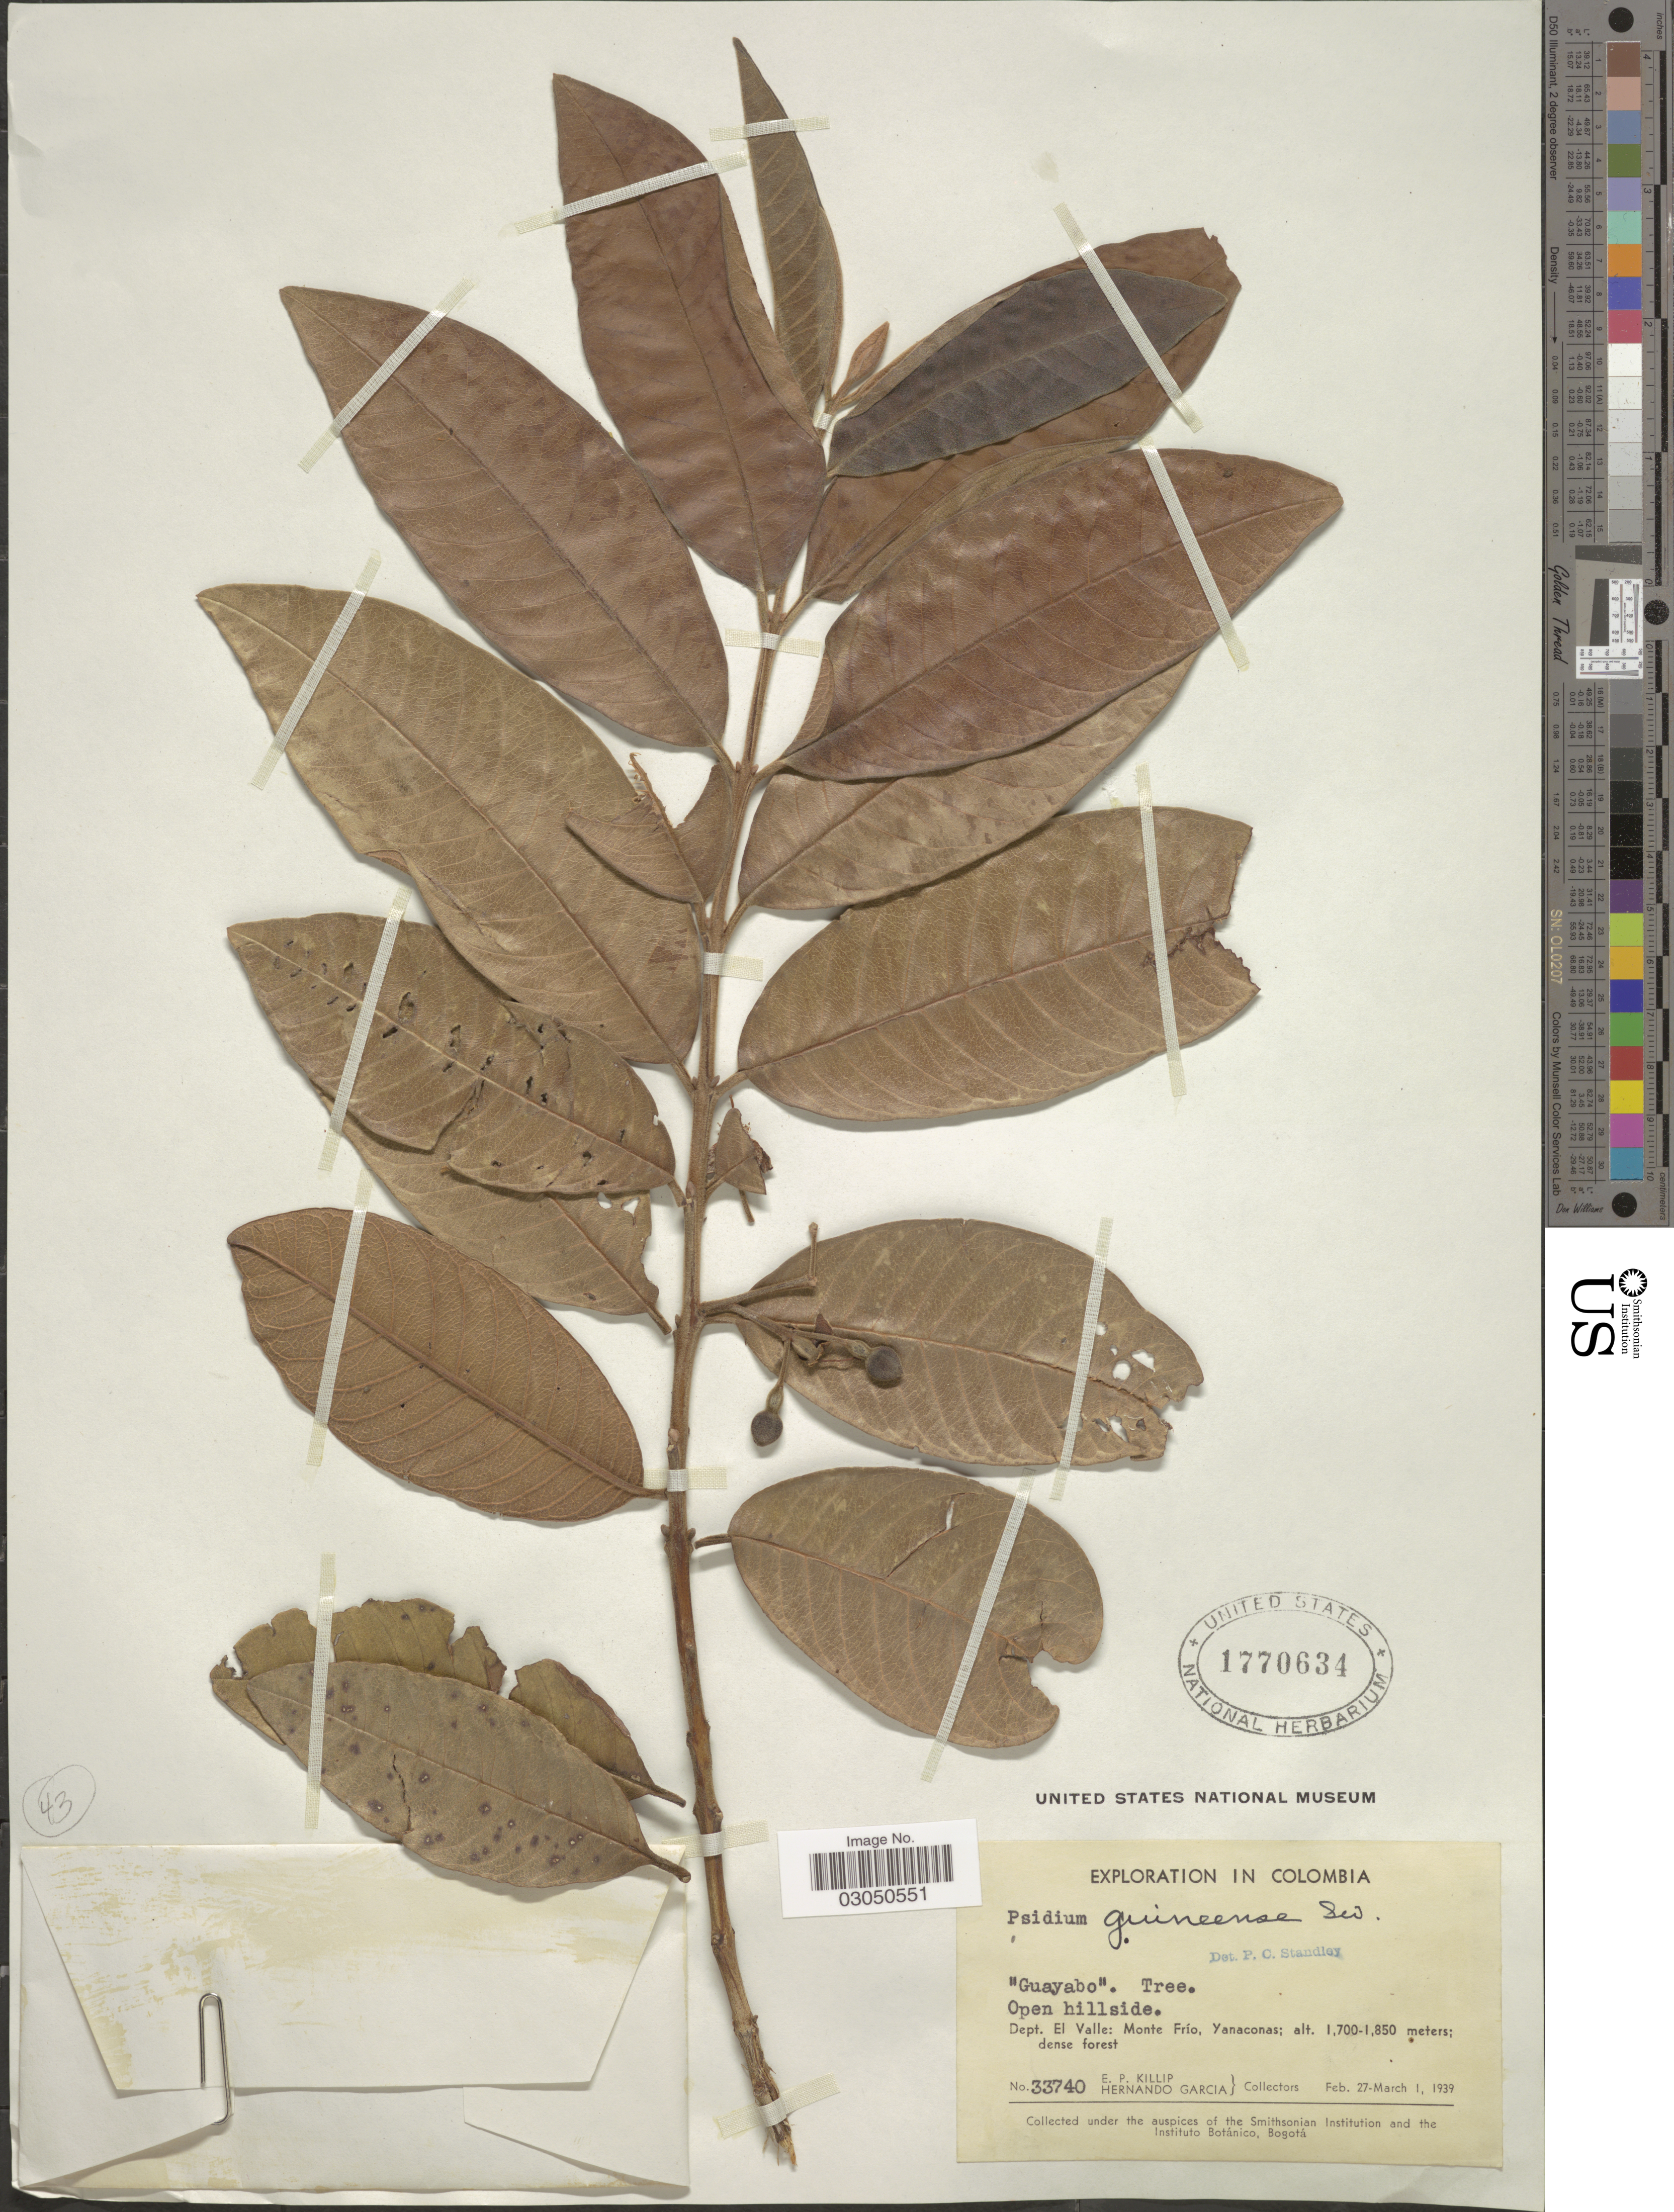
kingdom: Plantae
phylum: Tracheophyta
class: Magnoliopsida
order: Myrtales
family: Myrtaceae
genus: Psidium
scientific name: Psidium guineense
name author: Sw.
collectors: E. P. Killip & H. Garcia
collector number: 33740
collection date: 1939-02-27/1939-03-01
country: Colombia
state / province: Valle del Cauca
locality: Dept. El Valle: Monte Frío, Yanaconas.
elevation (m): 1700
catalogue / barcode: US 1770634